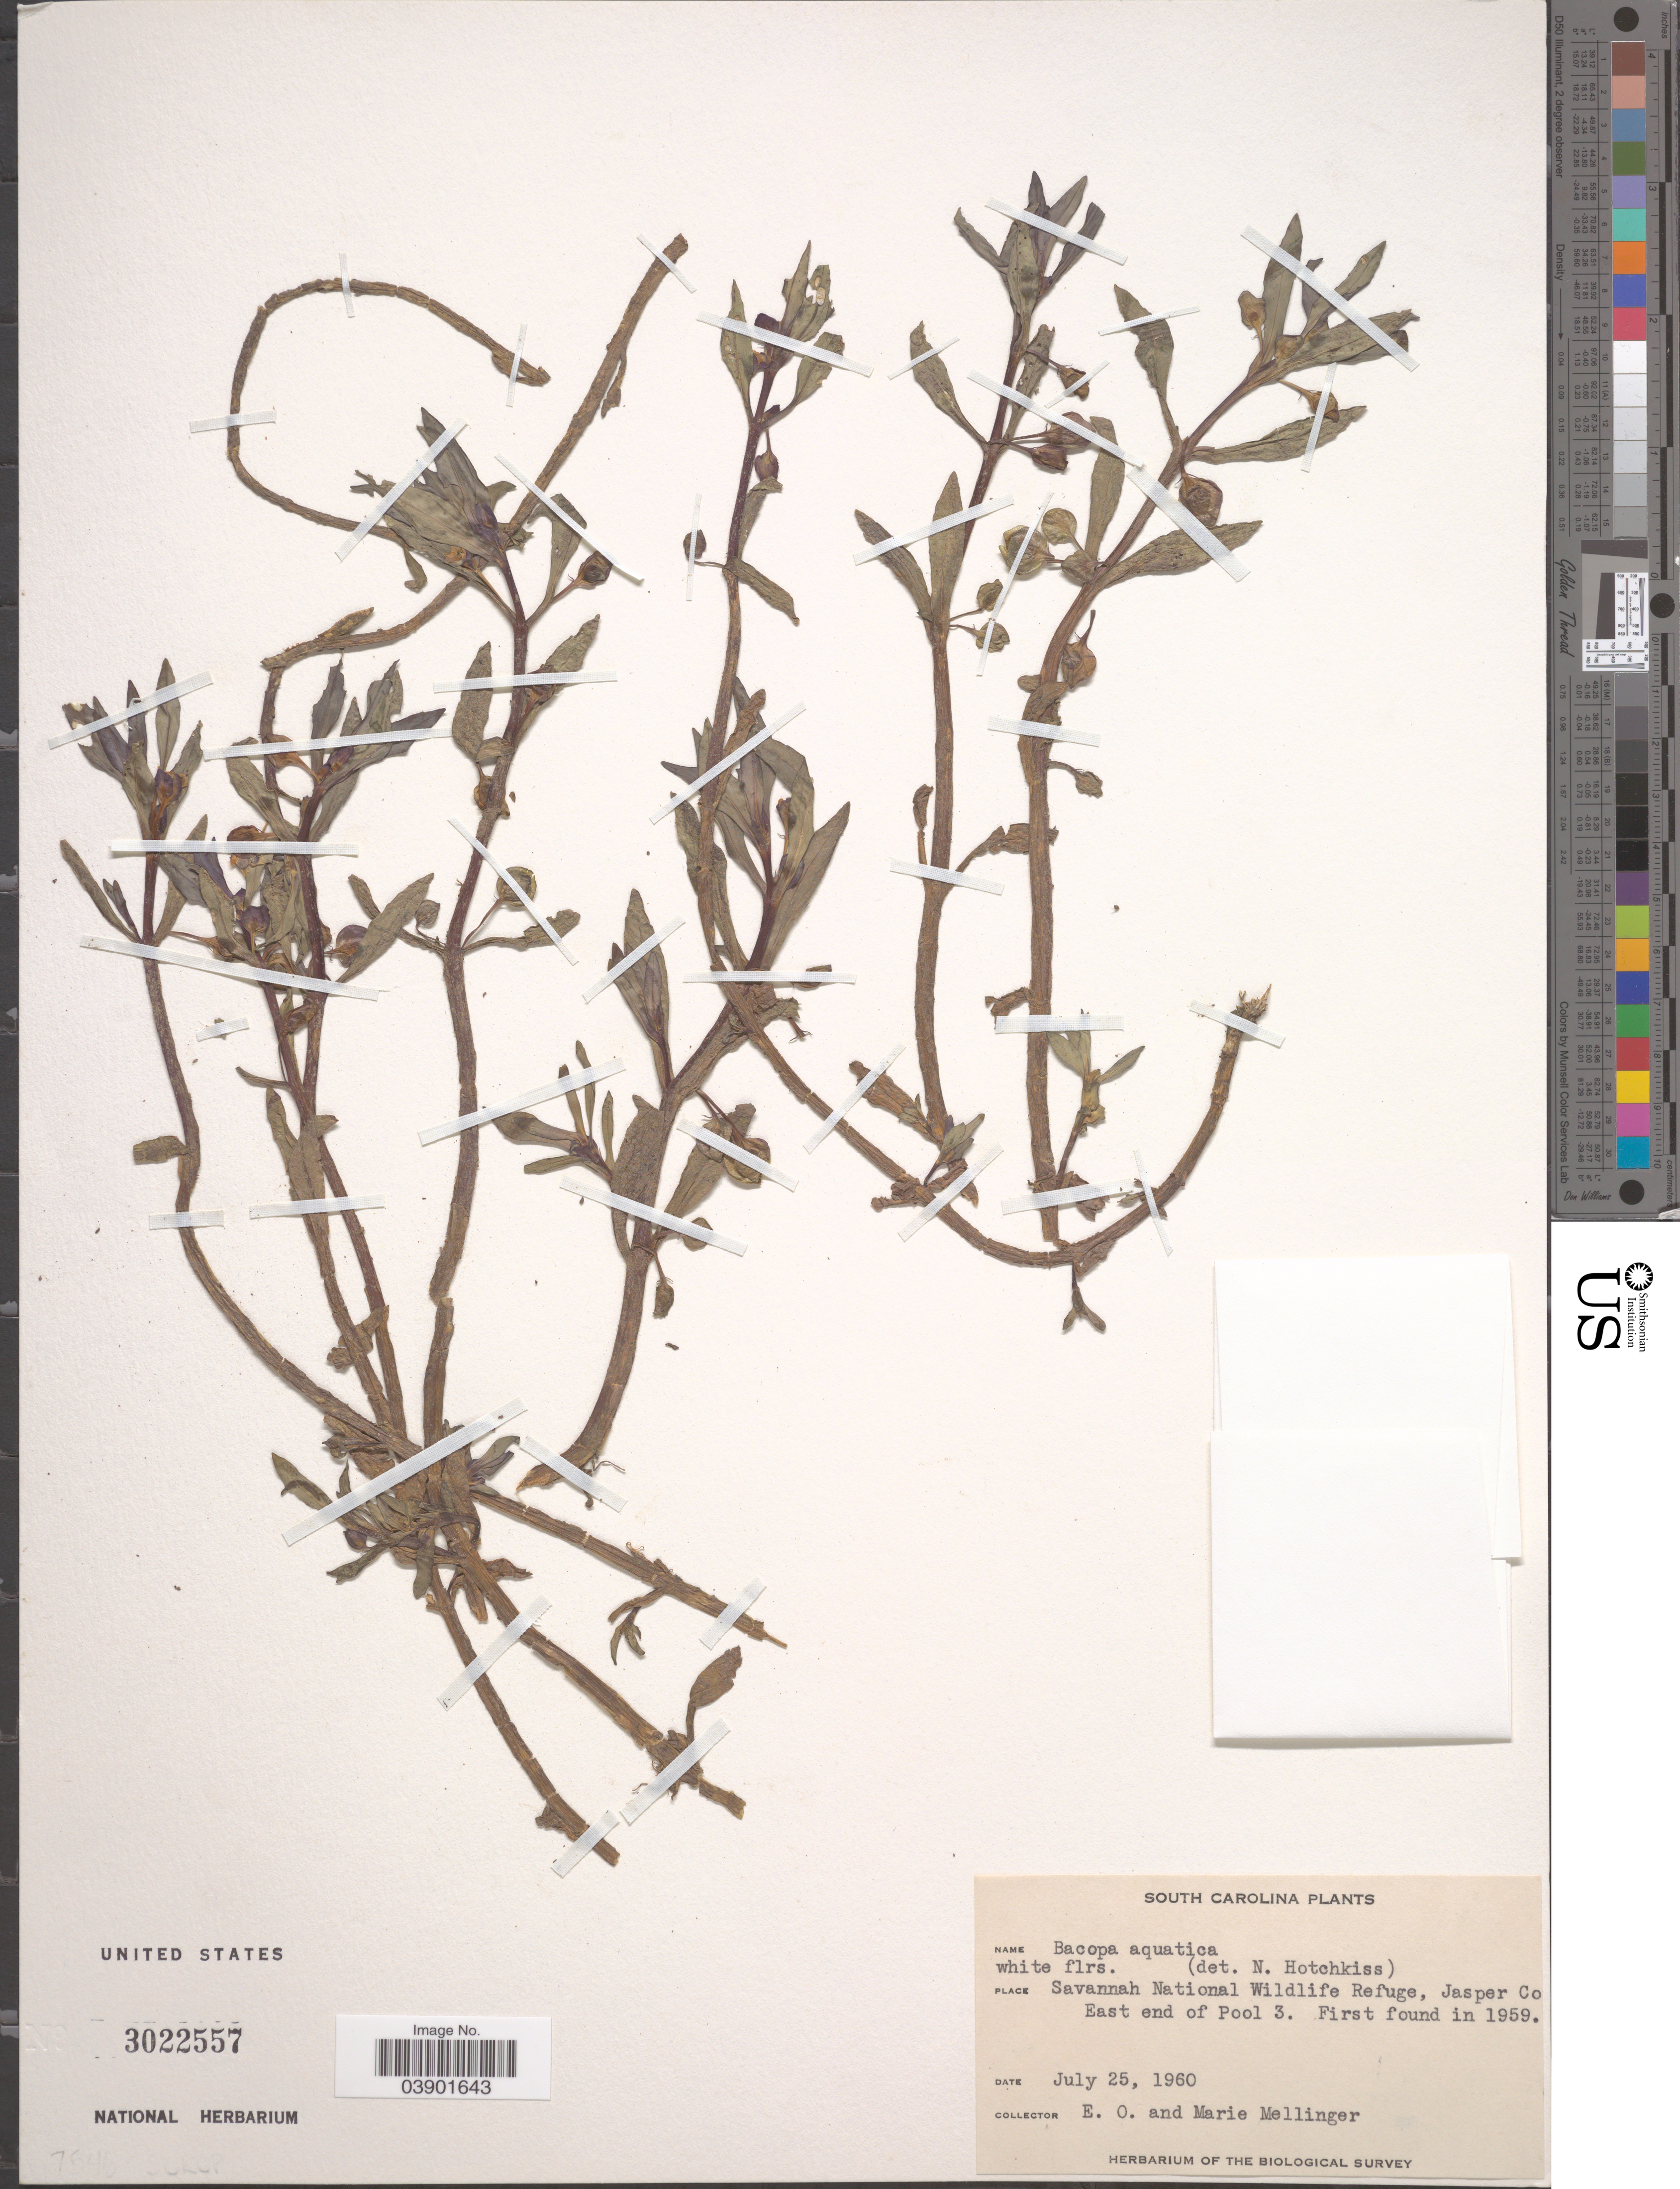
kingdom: Plantae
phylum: Tracheophyta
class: Magnoliopsida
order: Lamiales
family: Plantaginaceae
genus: Bacopa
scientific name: Bacopa aquatica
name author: Aubl.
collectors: E. Mellinger & M. Mellinger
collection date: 1960-07-25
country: United States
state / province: South Carolina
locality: Savannah National Wildlife Refuge, Jasper Co. East end of Pool 3.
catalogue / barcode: US 3022557